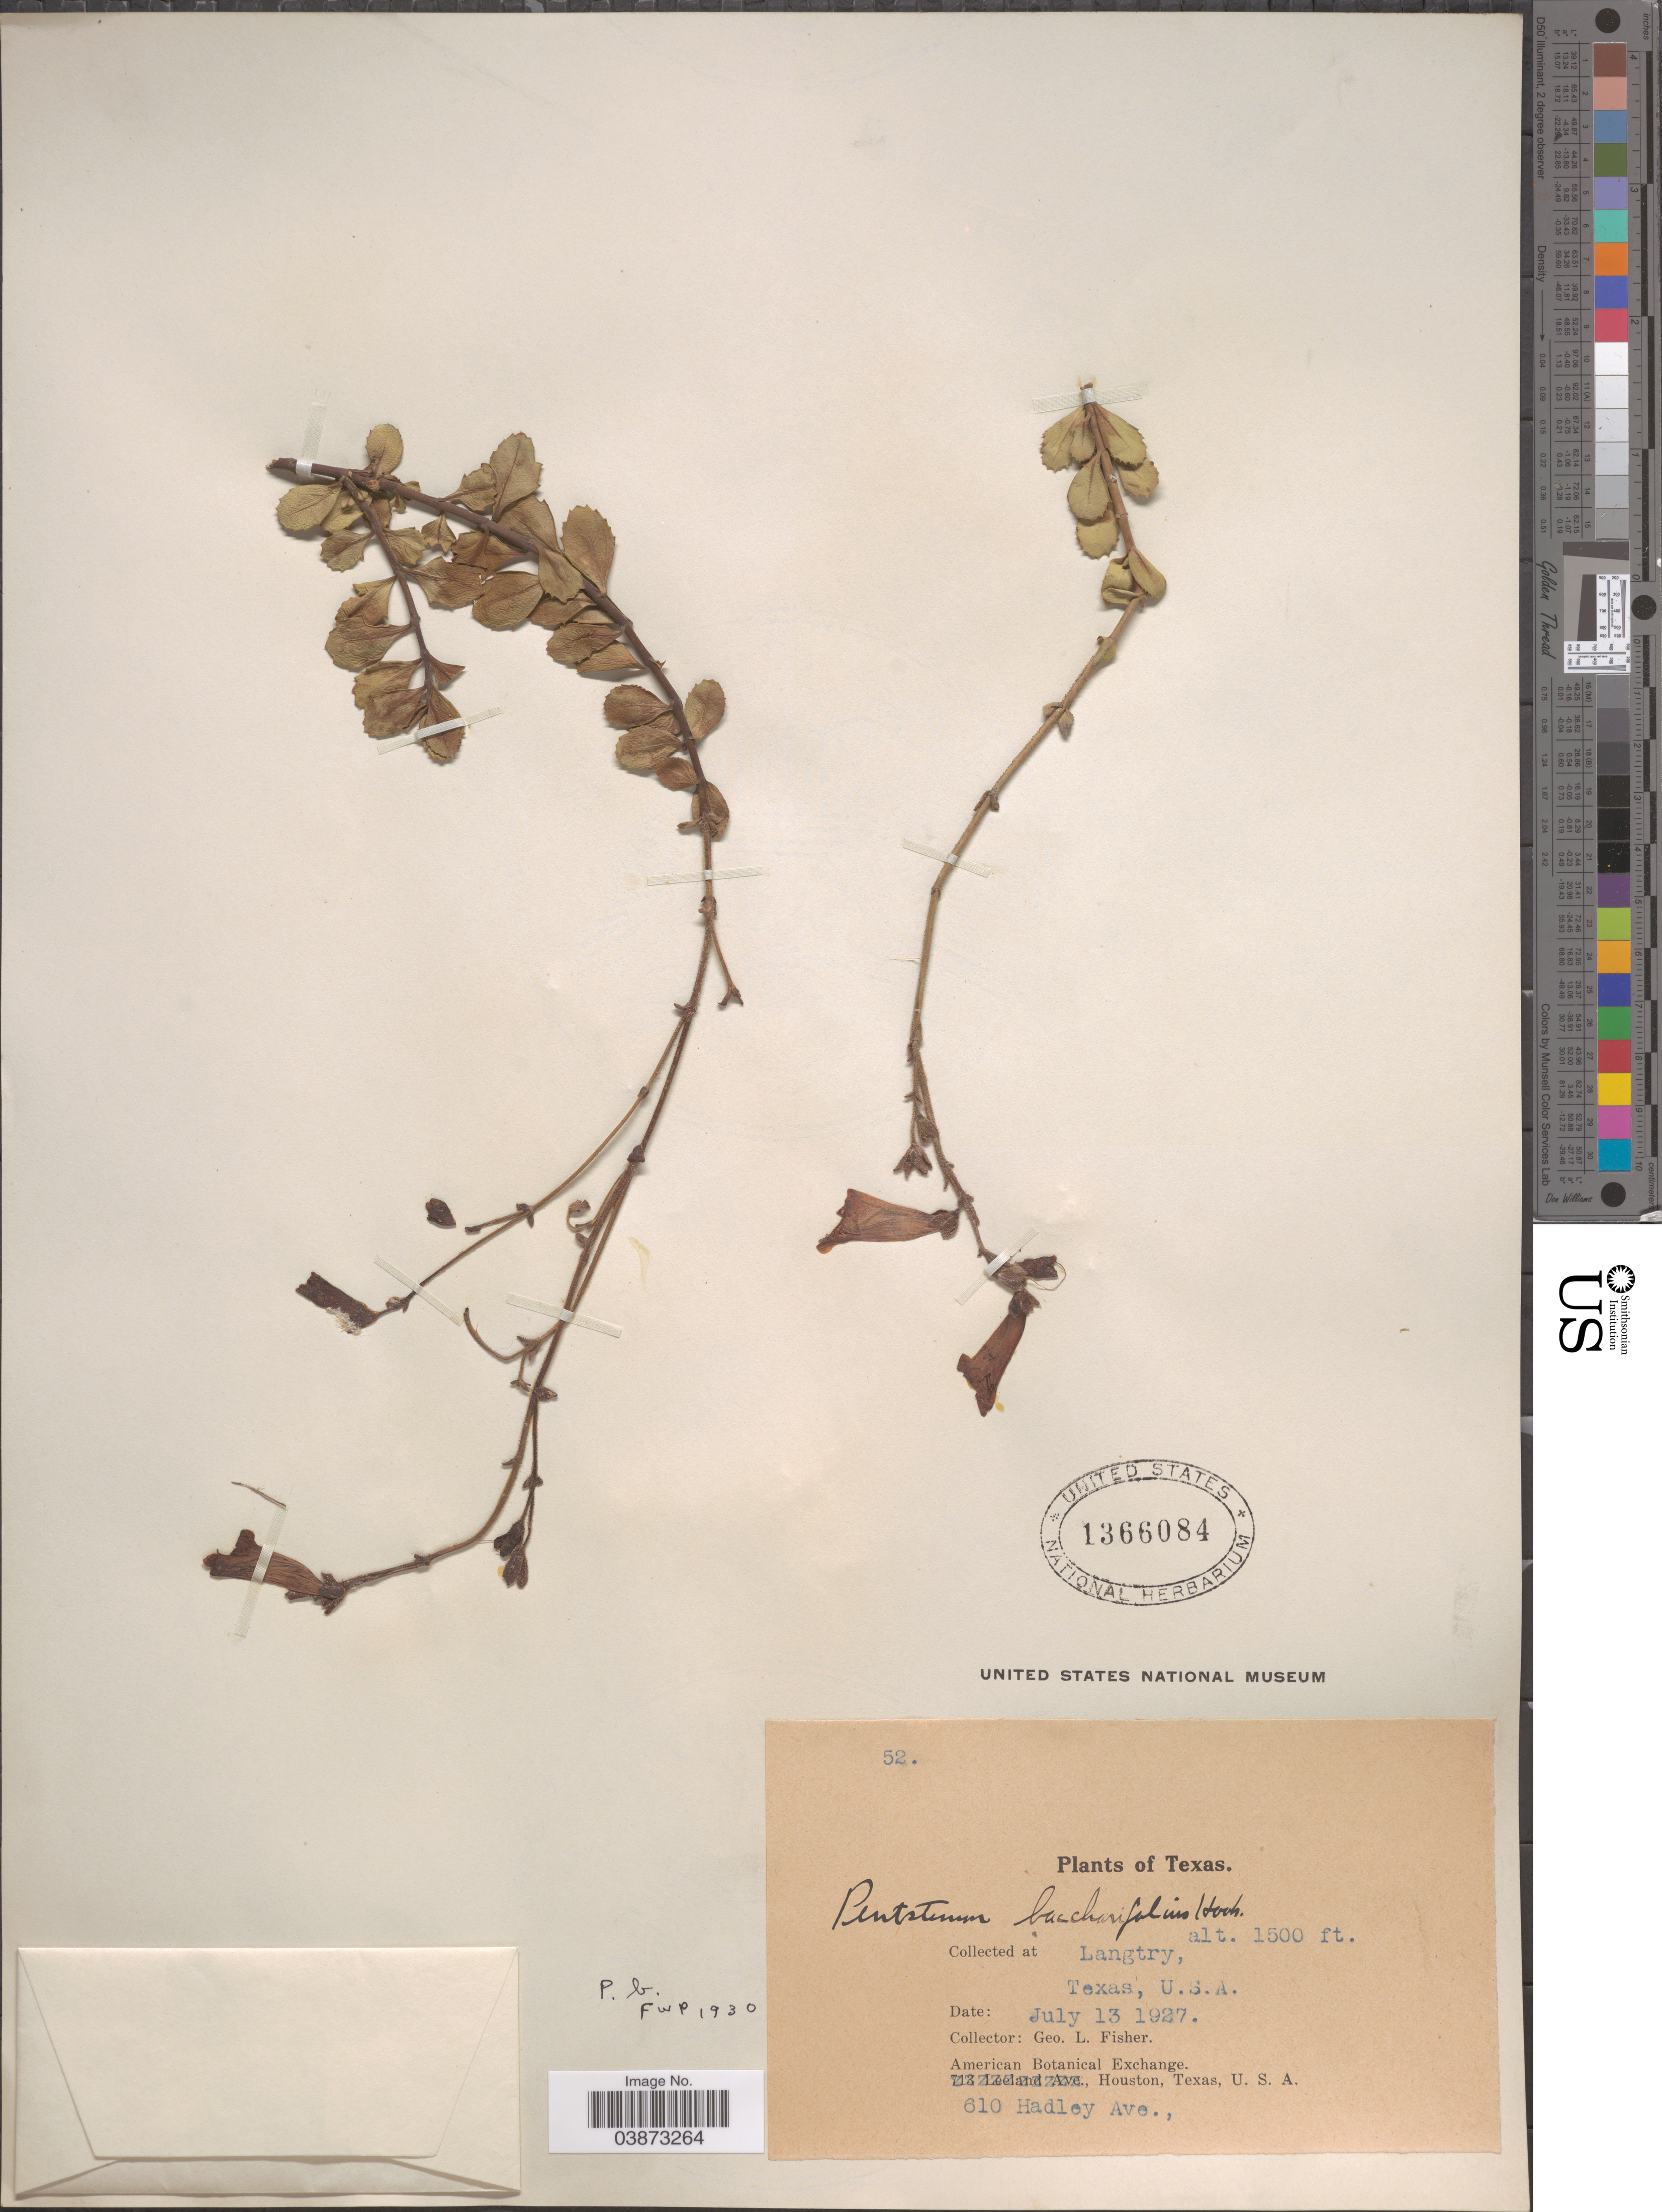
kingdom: Plantae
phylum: Tracheophyta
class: Magnoliopsida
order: Lamiales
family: Plantaginaceae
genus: Penstemon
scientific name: Penstemon baccharifolius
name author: Hook.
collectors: G. L. Fisher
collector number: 52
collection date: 1927-07-13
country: United States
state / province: Texas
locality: Langtry.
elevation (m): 457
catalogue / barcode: US 1366084